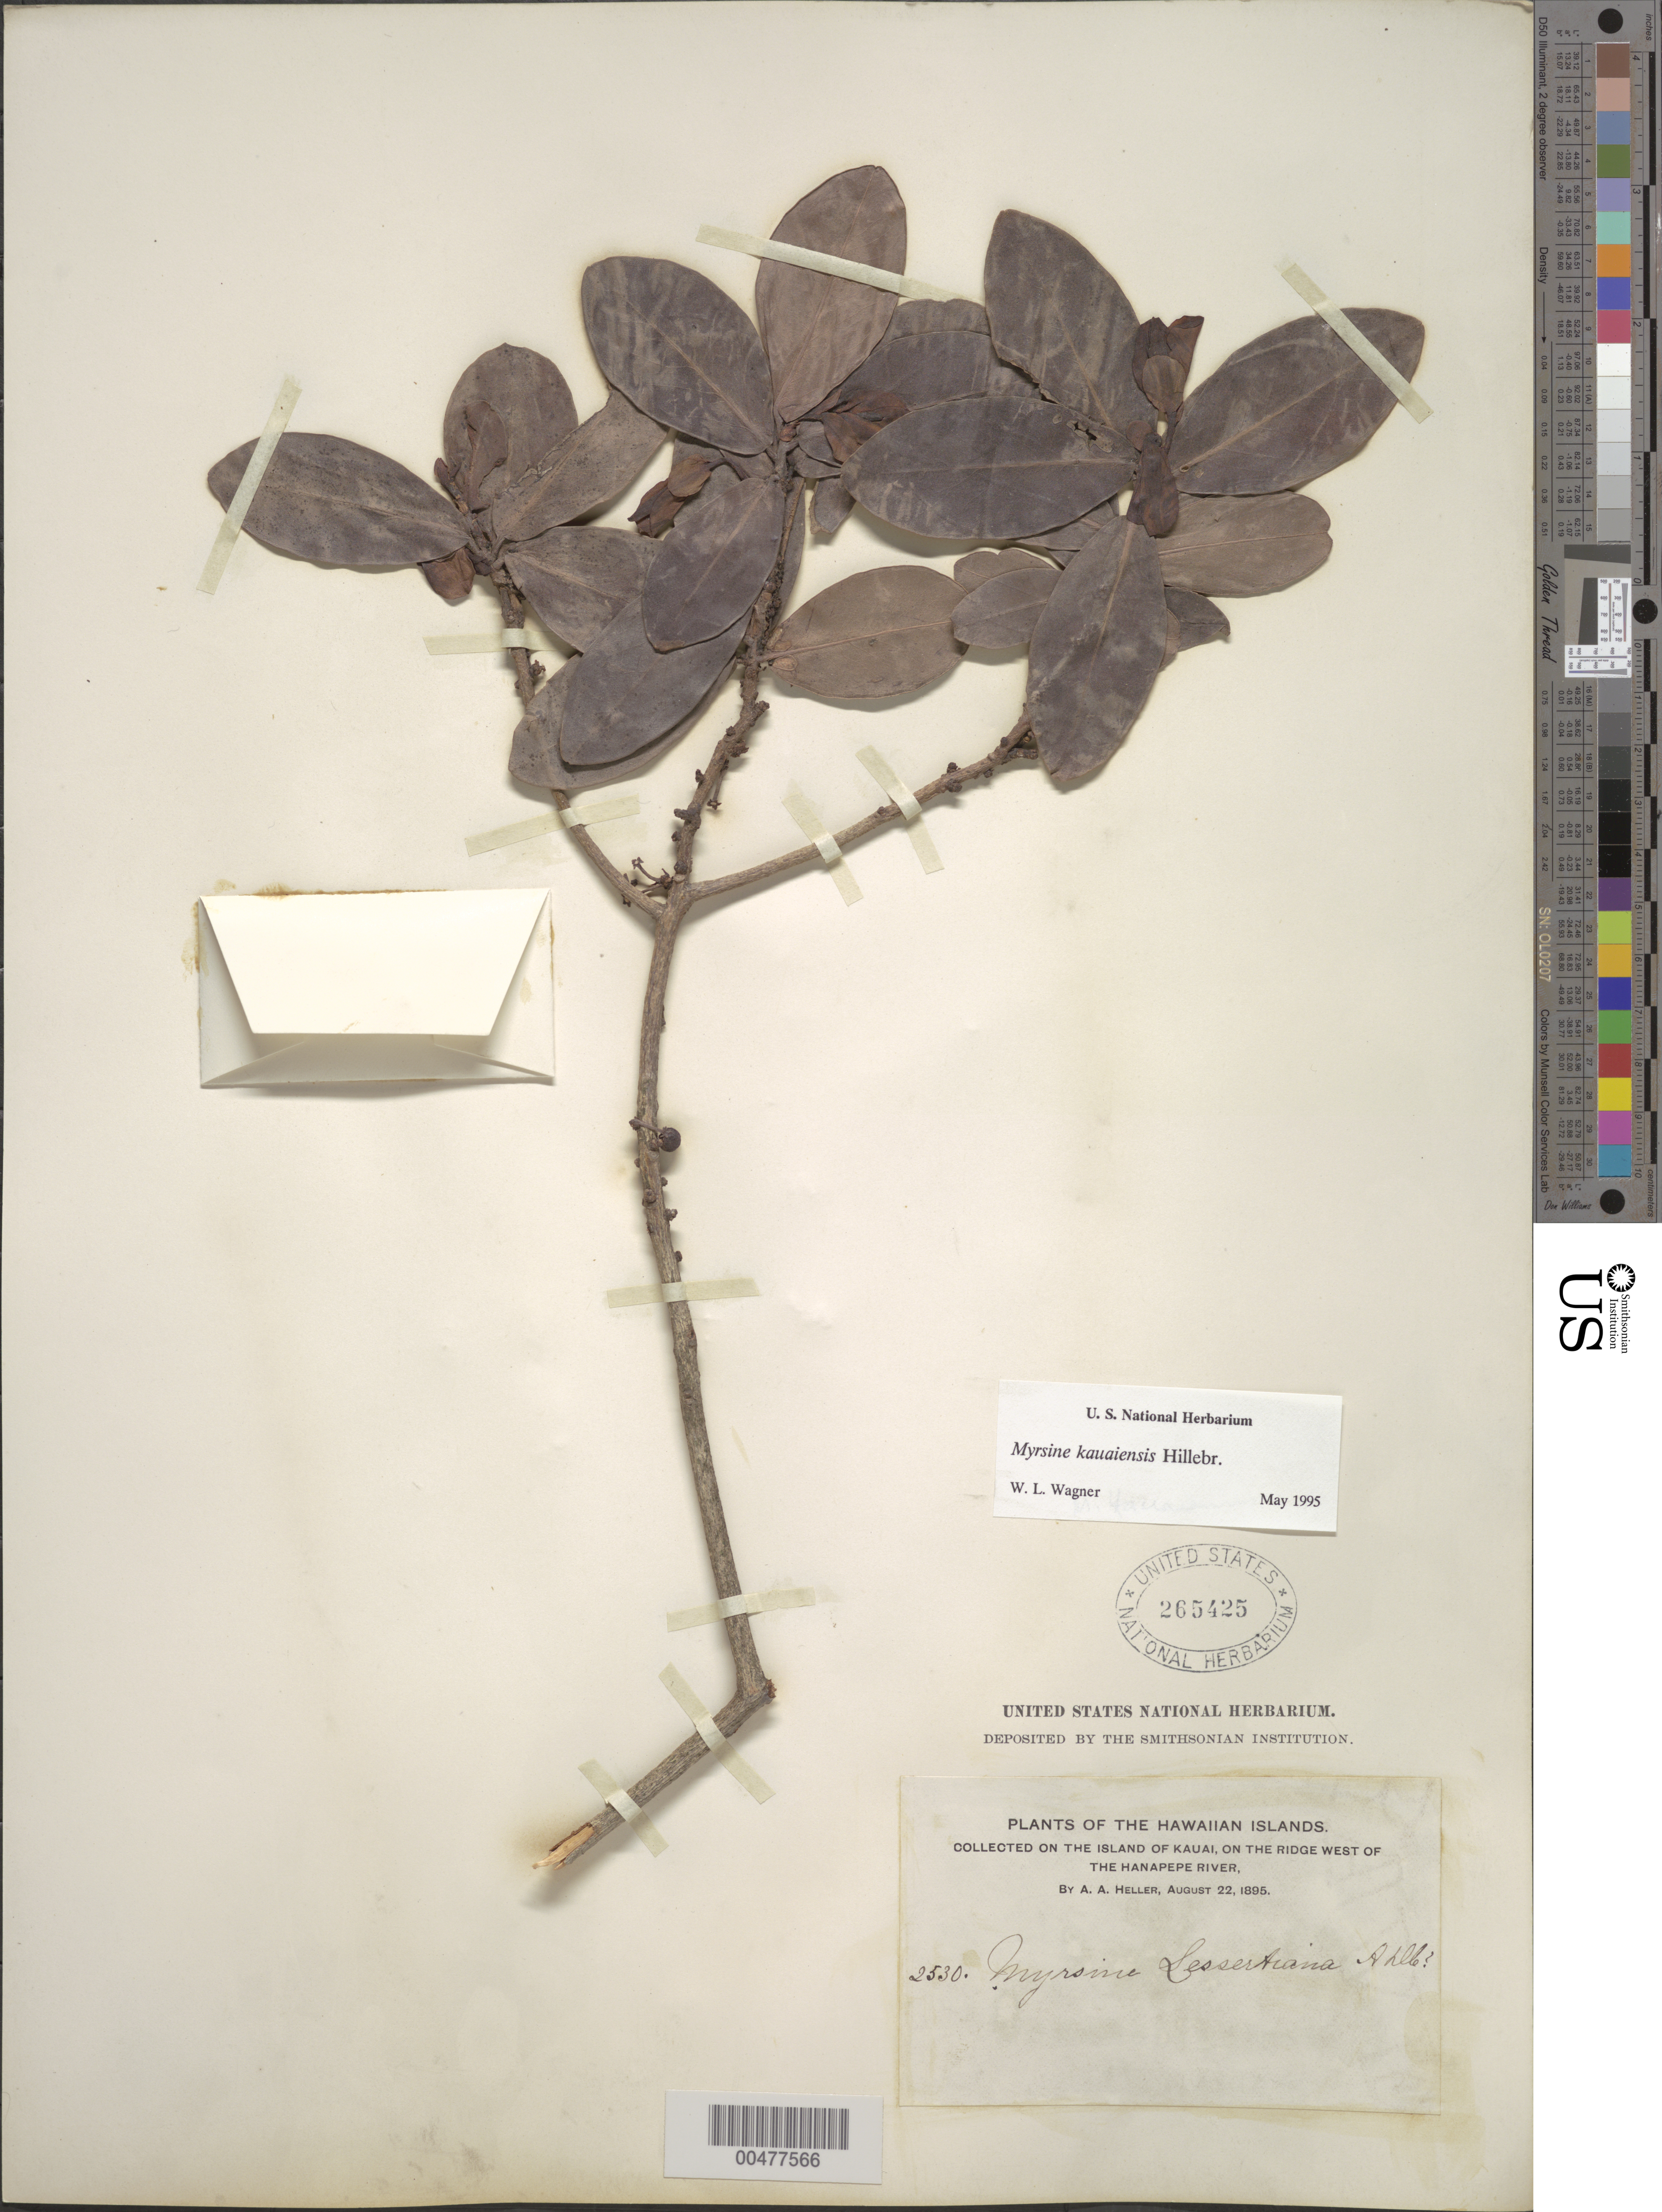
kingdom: Plantae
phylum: Tracheophyta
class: Magnoliopsida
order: Ericales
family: Primulaceae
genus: Myrsine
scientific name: Myrsine kauaiensis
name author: Hillebr.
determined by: Wagner, W. L., (BOT), Smithsonian Institution - National Museum of Natural History (UNITED STATES)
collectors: A. A. Heller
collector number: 2530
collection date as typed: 22 Aug 1895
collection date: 1895-08-22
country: United States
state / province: Hawaii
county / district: Kauai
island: Kaua'i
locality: On the ridge W of the Hanapepe River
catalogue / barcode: US 265425